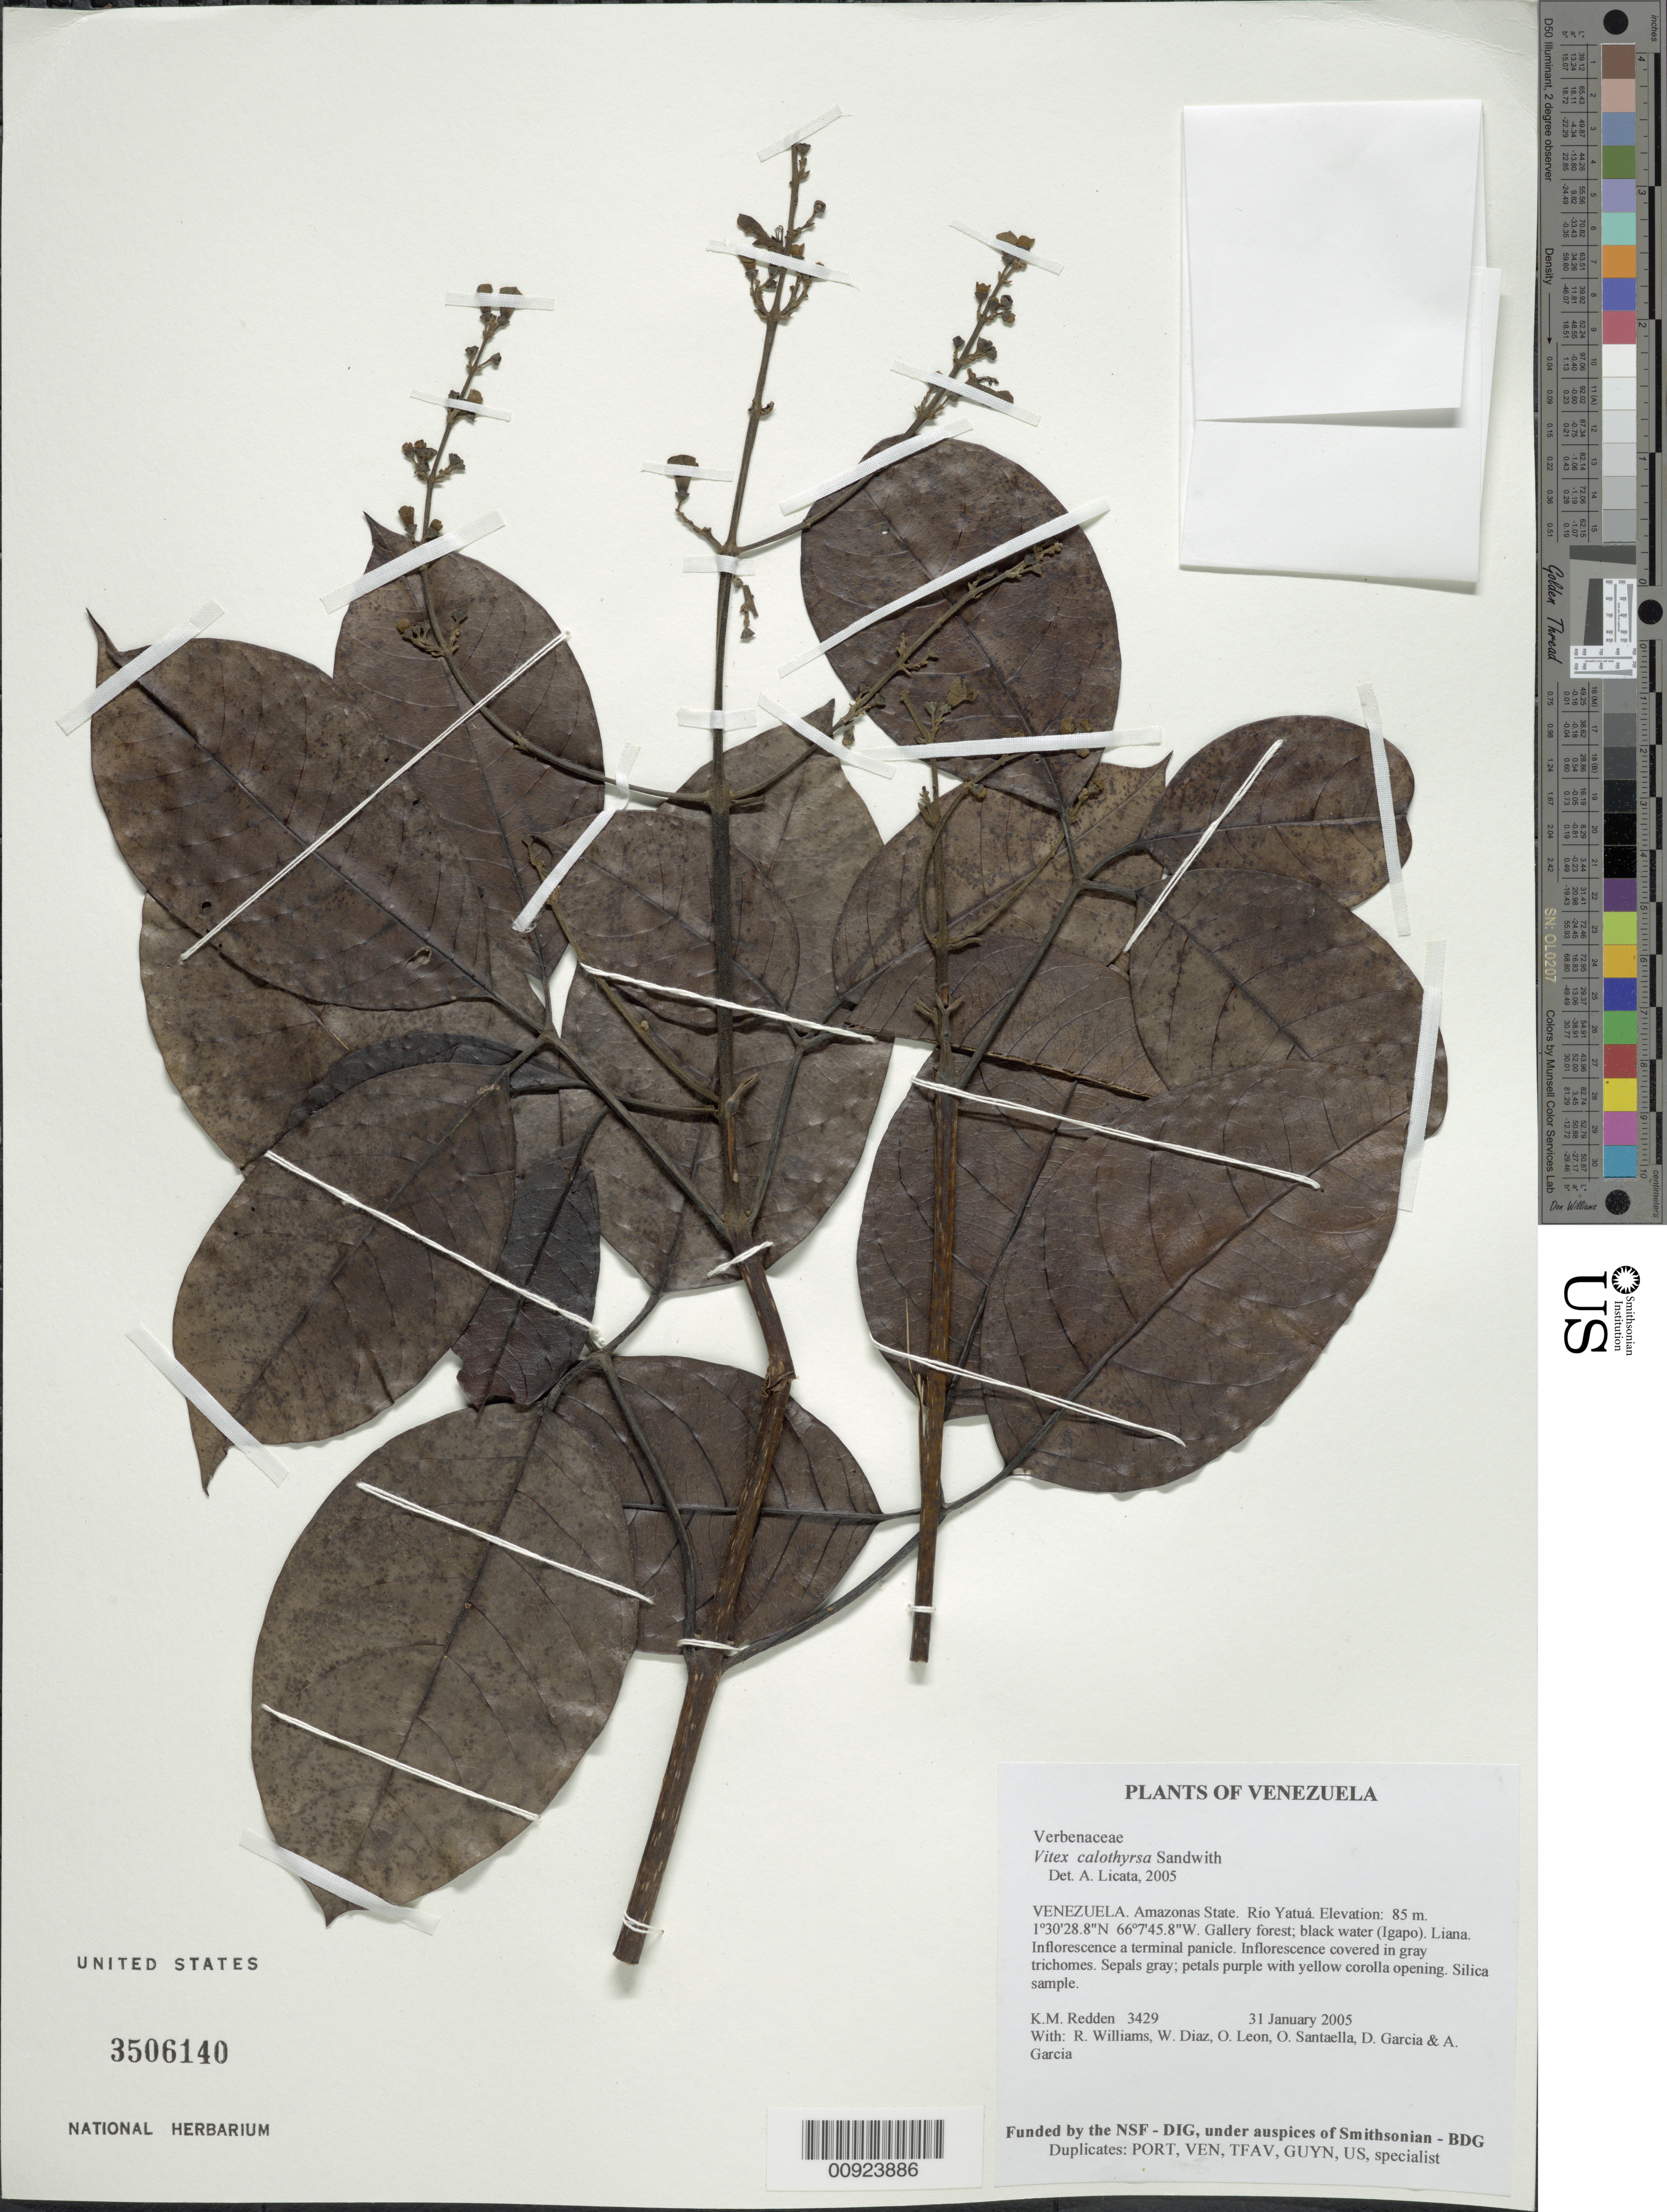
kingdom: Plantae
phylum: Tracheophyta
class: Magnoliopsida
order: Lamiales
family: Lamiaceae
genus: Vitex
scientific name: Vitex calothyrsa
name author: Sandwith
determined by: Licata, A., (PORT), Univ. Nac. Exp. de los Llanos Ezequiel Zamora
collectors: K. M. Redden, R. Williams, W. Díaz P., O. León, O. Santaella, D. Garcia & A. Garcia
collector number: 3429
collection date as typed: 31 January 2005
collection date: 2005-01-31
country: Venezuela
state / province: Amazonas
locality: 10 - Rio Yatuá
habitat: Gallery forest; black water (Igapo)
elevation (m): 85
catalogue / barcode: US 3506140